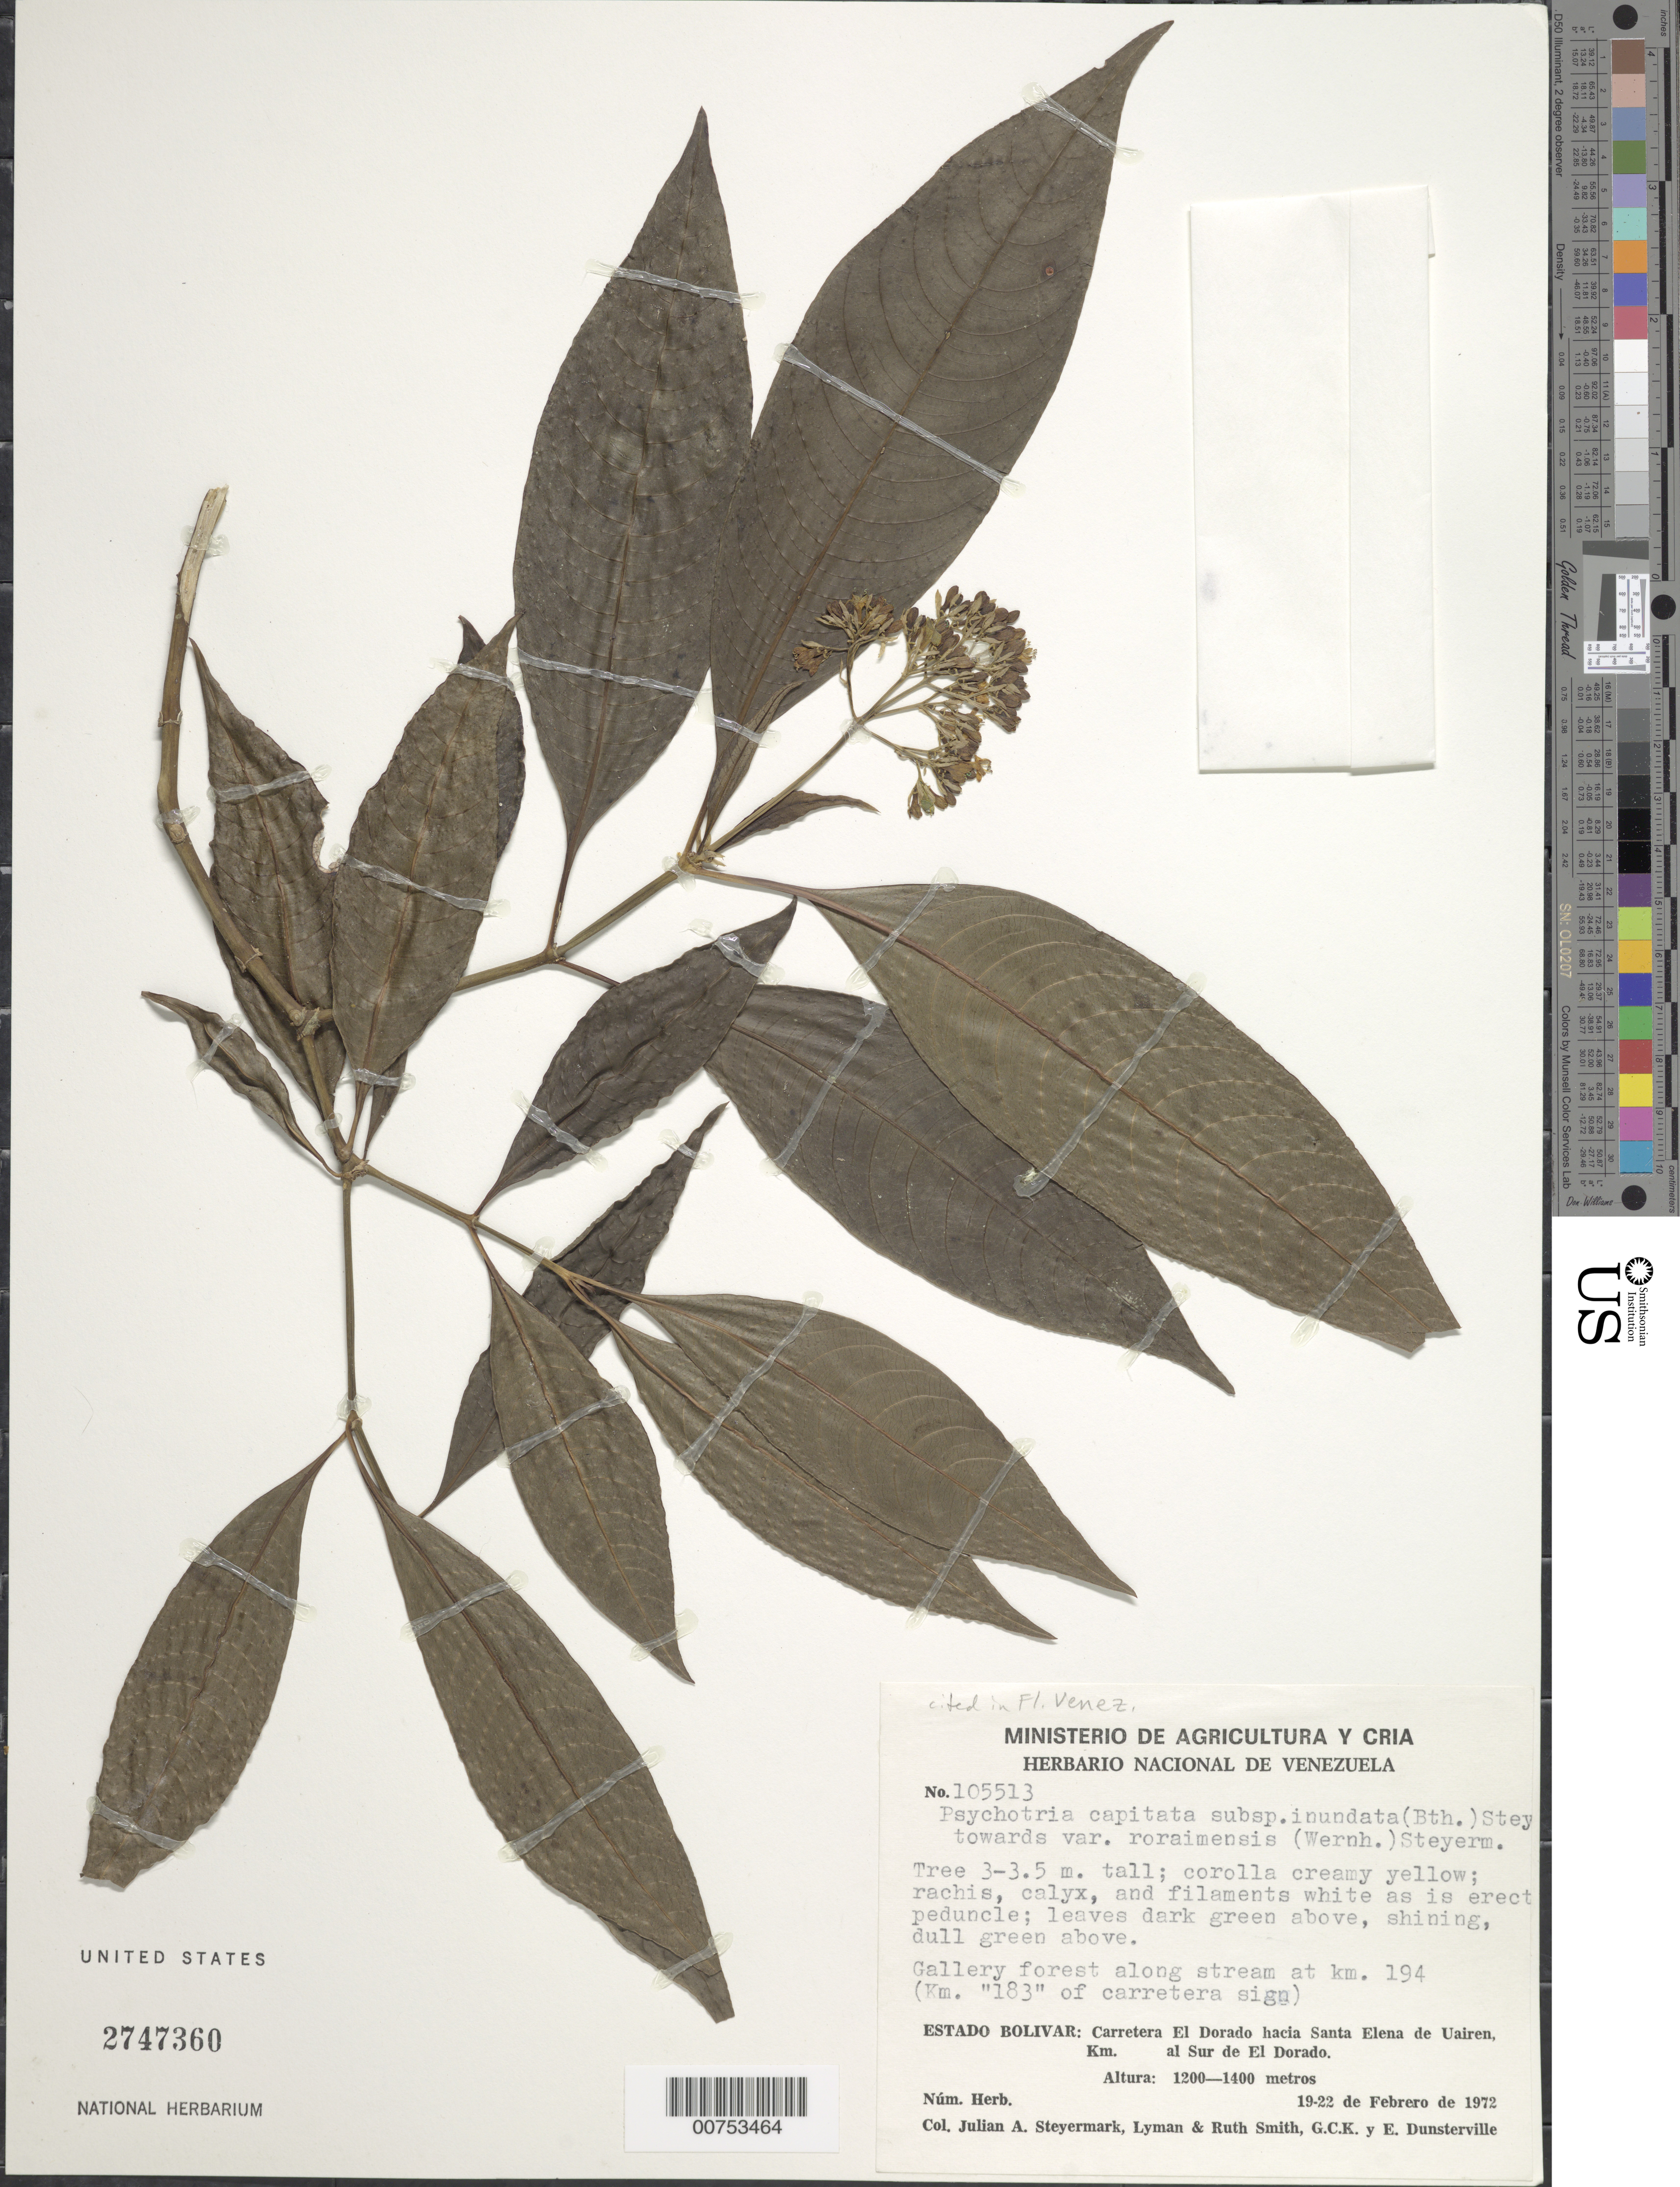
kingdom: Plantae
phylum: Tracheophyta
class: Magnoliopsida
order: Gentianales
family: Rubiaceae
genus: Psychotria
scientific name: Psychotria capitata subsp. inundata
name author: (Benth.) Steyerm.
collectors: J. Steyermark, L. Smith, R. Smith, G. C. K. Dunsterville & E. Dunsterville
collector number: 105513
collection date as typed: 19-Feb-72 to 22-Feb-72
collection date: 1972-02-19/1972-02-22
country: Venezuela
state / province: Bolívar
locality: Carretera El Dorado hacia Santa Elena de Uairen, km 194 al Sur de El Dorado (km "183" of carretera sign); along stream Huaca-wa-kú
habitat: Gallery forest along stream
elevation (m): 1200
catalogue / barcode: US 2747360